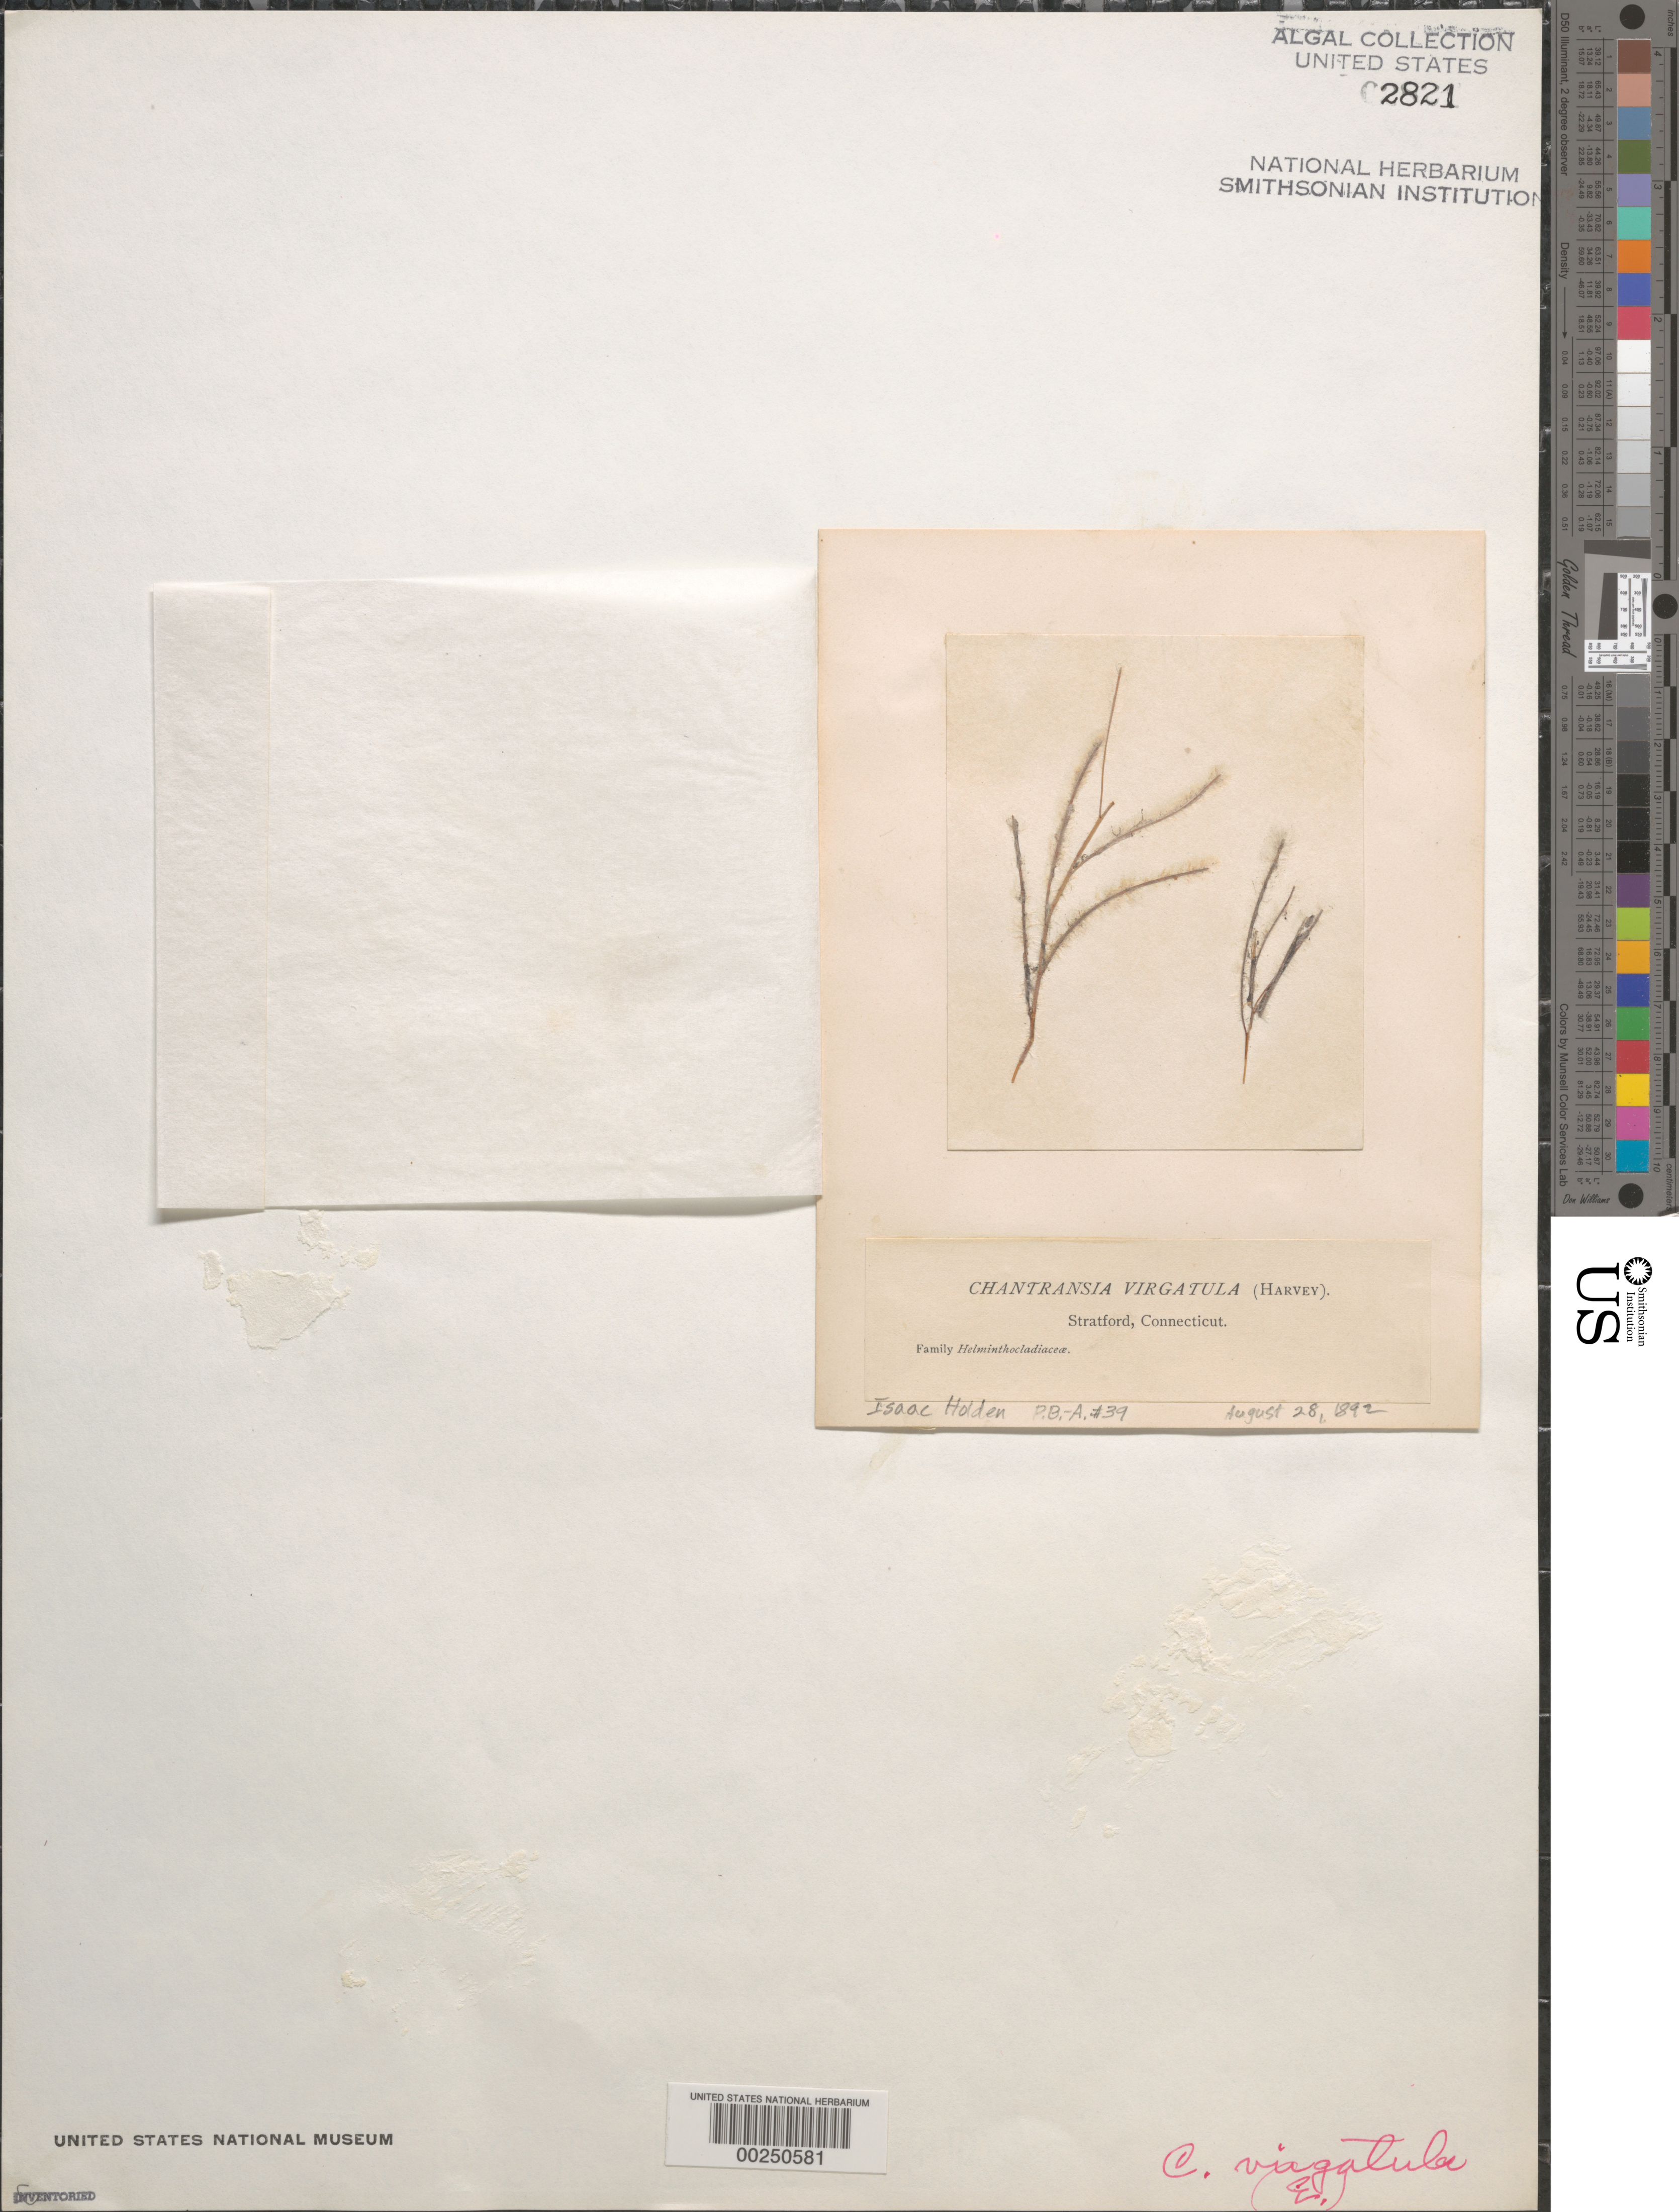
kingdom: Plantae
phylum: Rhodophyta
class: Florideophyceae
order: Acrochaetiales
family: Acrochaetiaceae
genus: Acrochaetium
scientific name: Acrochaetium secundatum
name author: (Lyngb.) Näg. in Näg. & C. Cramer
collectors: I. Holden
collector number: PB-A 39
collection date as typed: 28 Aug 1892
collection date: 1892-08-28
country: United States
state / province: Connecticut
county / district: Fairfield County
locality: Stratford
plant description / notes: Collins, Holden & Setchell, Phycotheca Boreali-Americana, as Chantransia virgatula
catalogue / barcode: US 2821